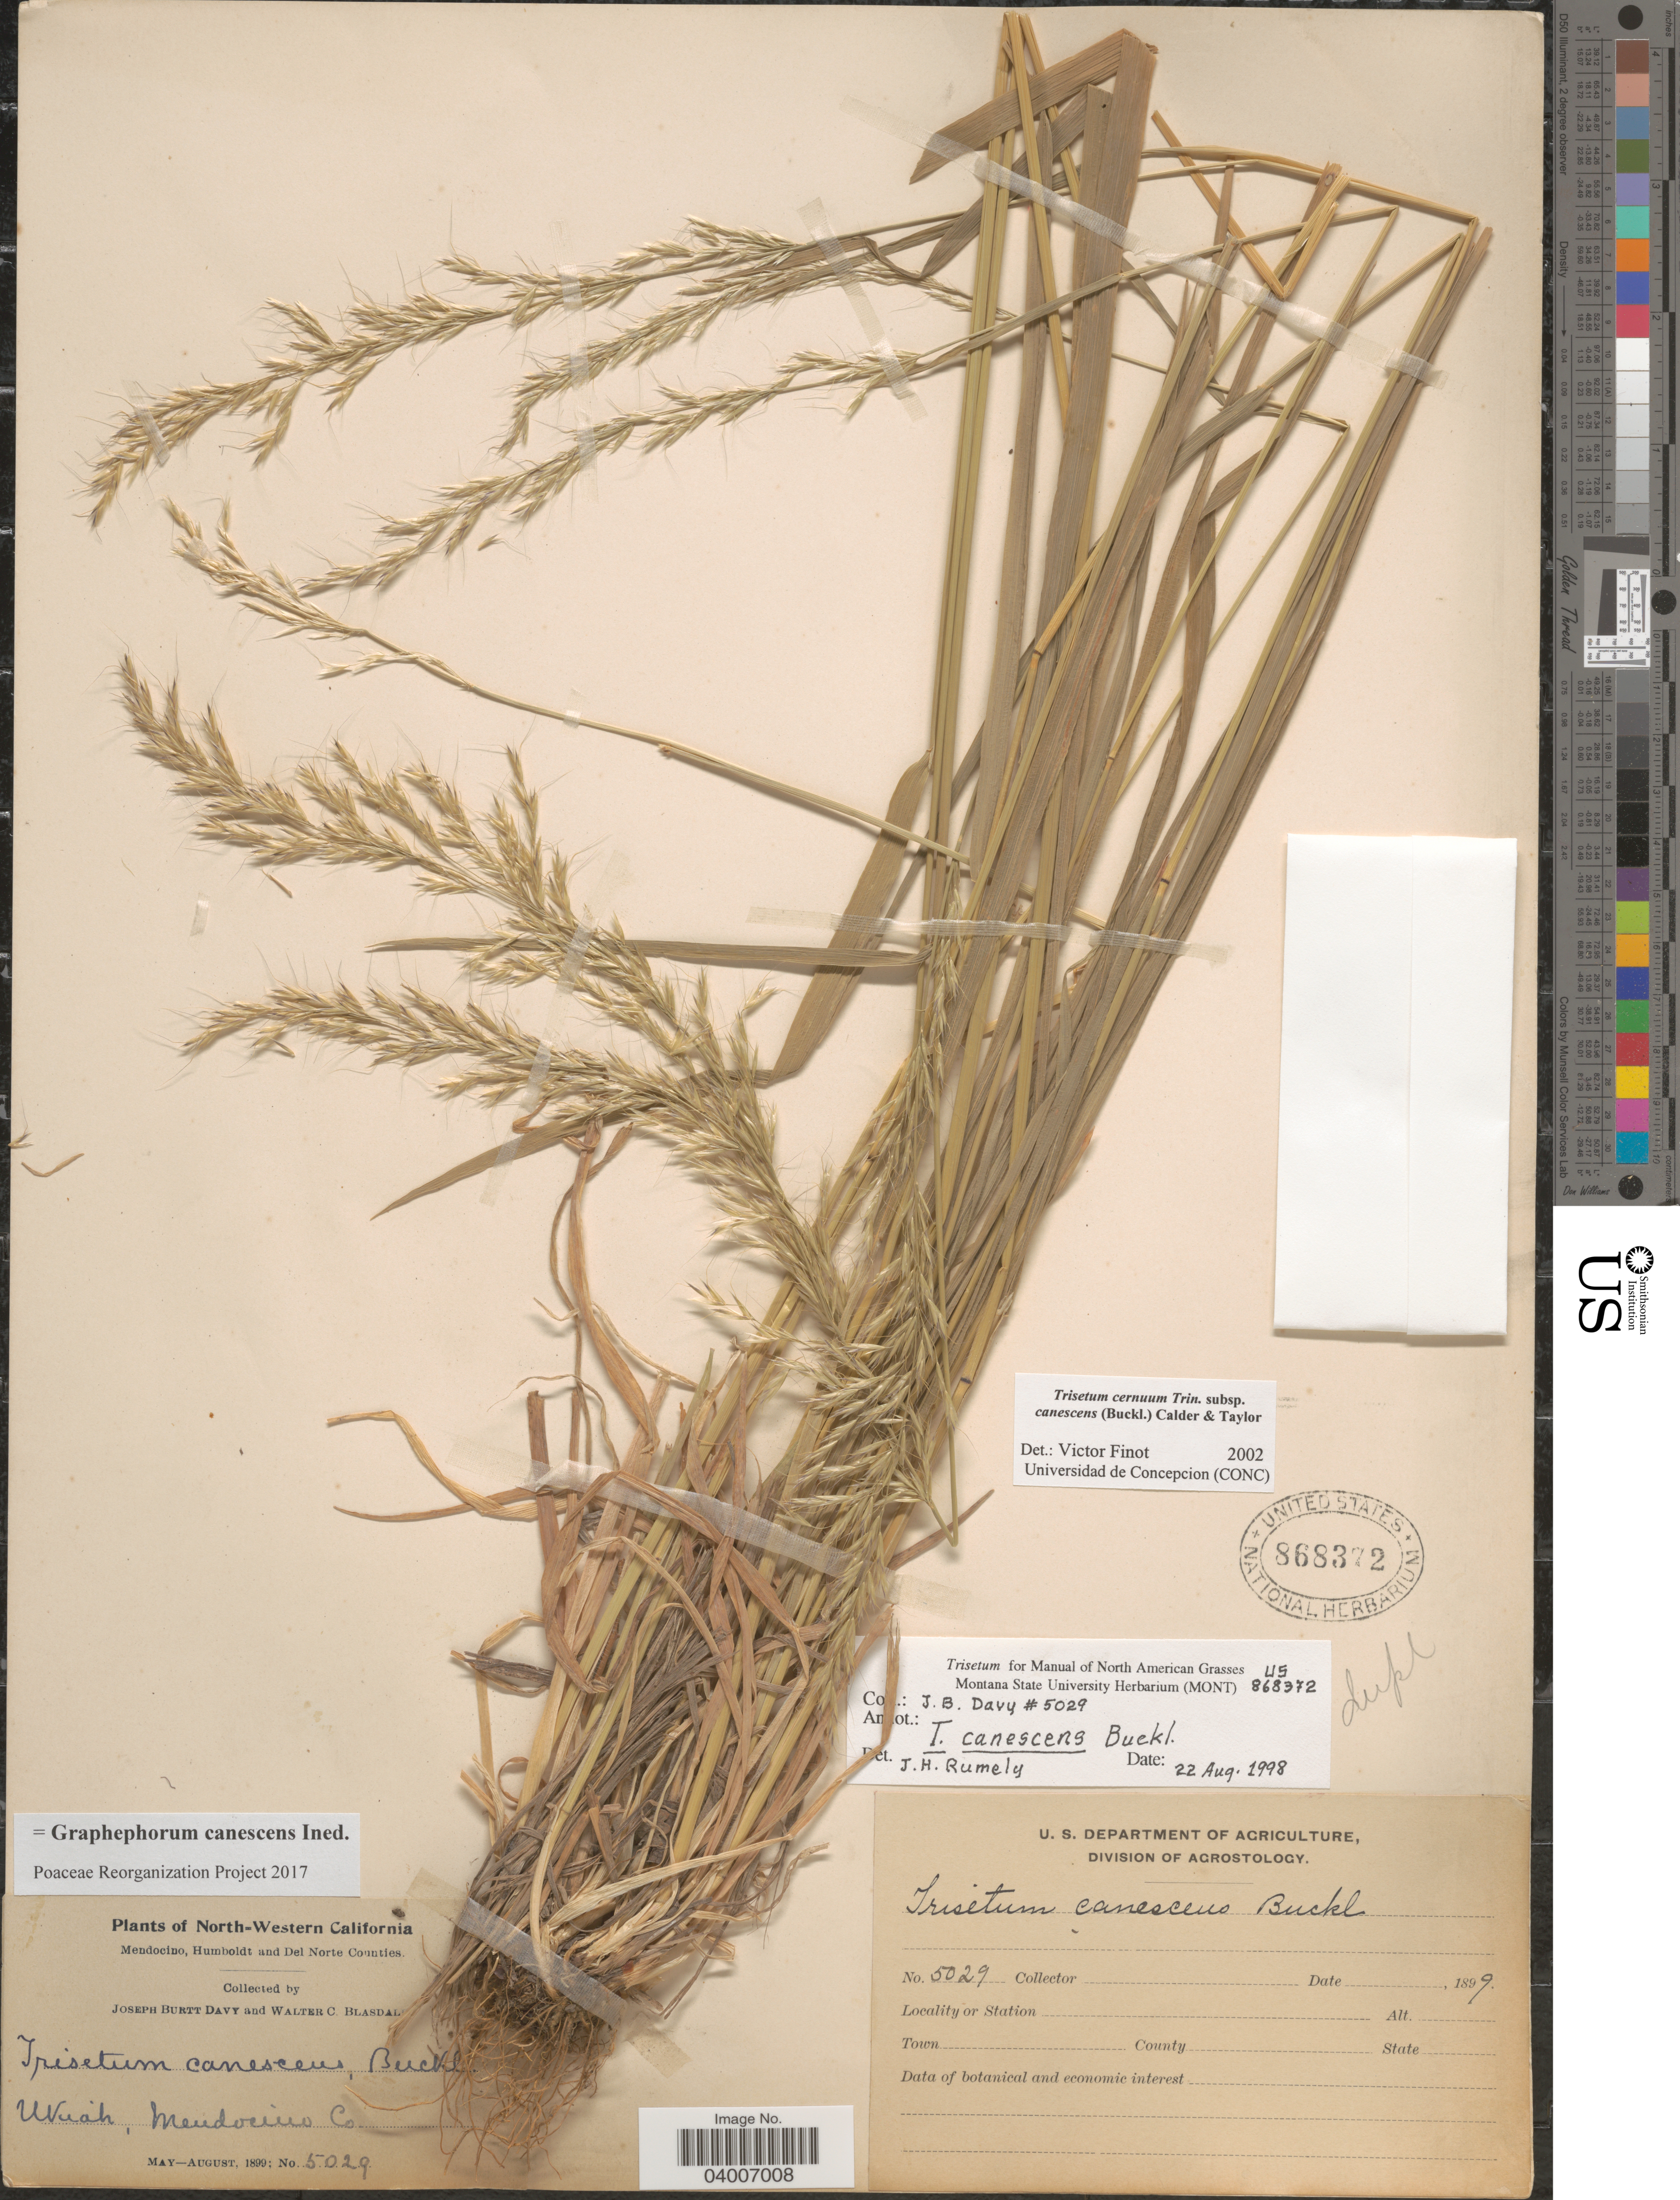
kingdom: Plantae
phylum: Tracheophyta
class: Liliopsida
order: Poales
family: Poaceae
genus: Graphephorum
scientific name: Graphephorum canescens ined.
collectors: J. Burtt Davy & W. Blasdale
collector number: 5029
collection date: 1899-05/1899-08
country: United States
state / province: California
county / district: Mendocino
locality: North-Western California. Ukiah, Mendocino Co.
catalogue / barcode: US 868372